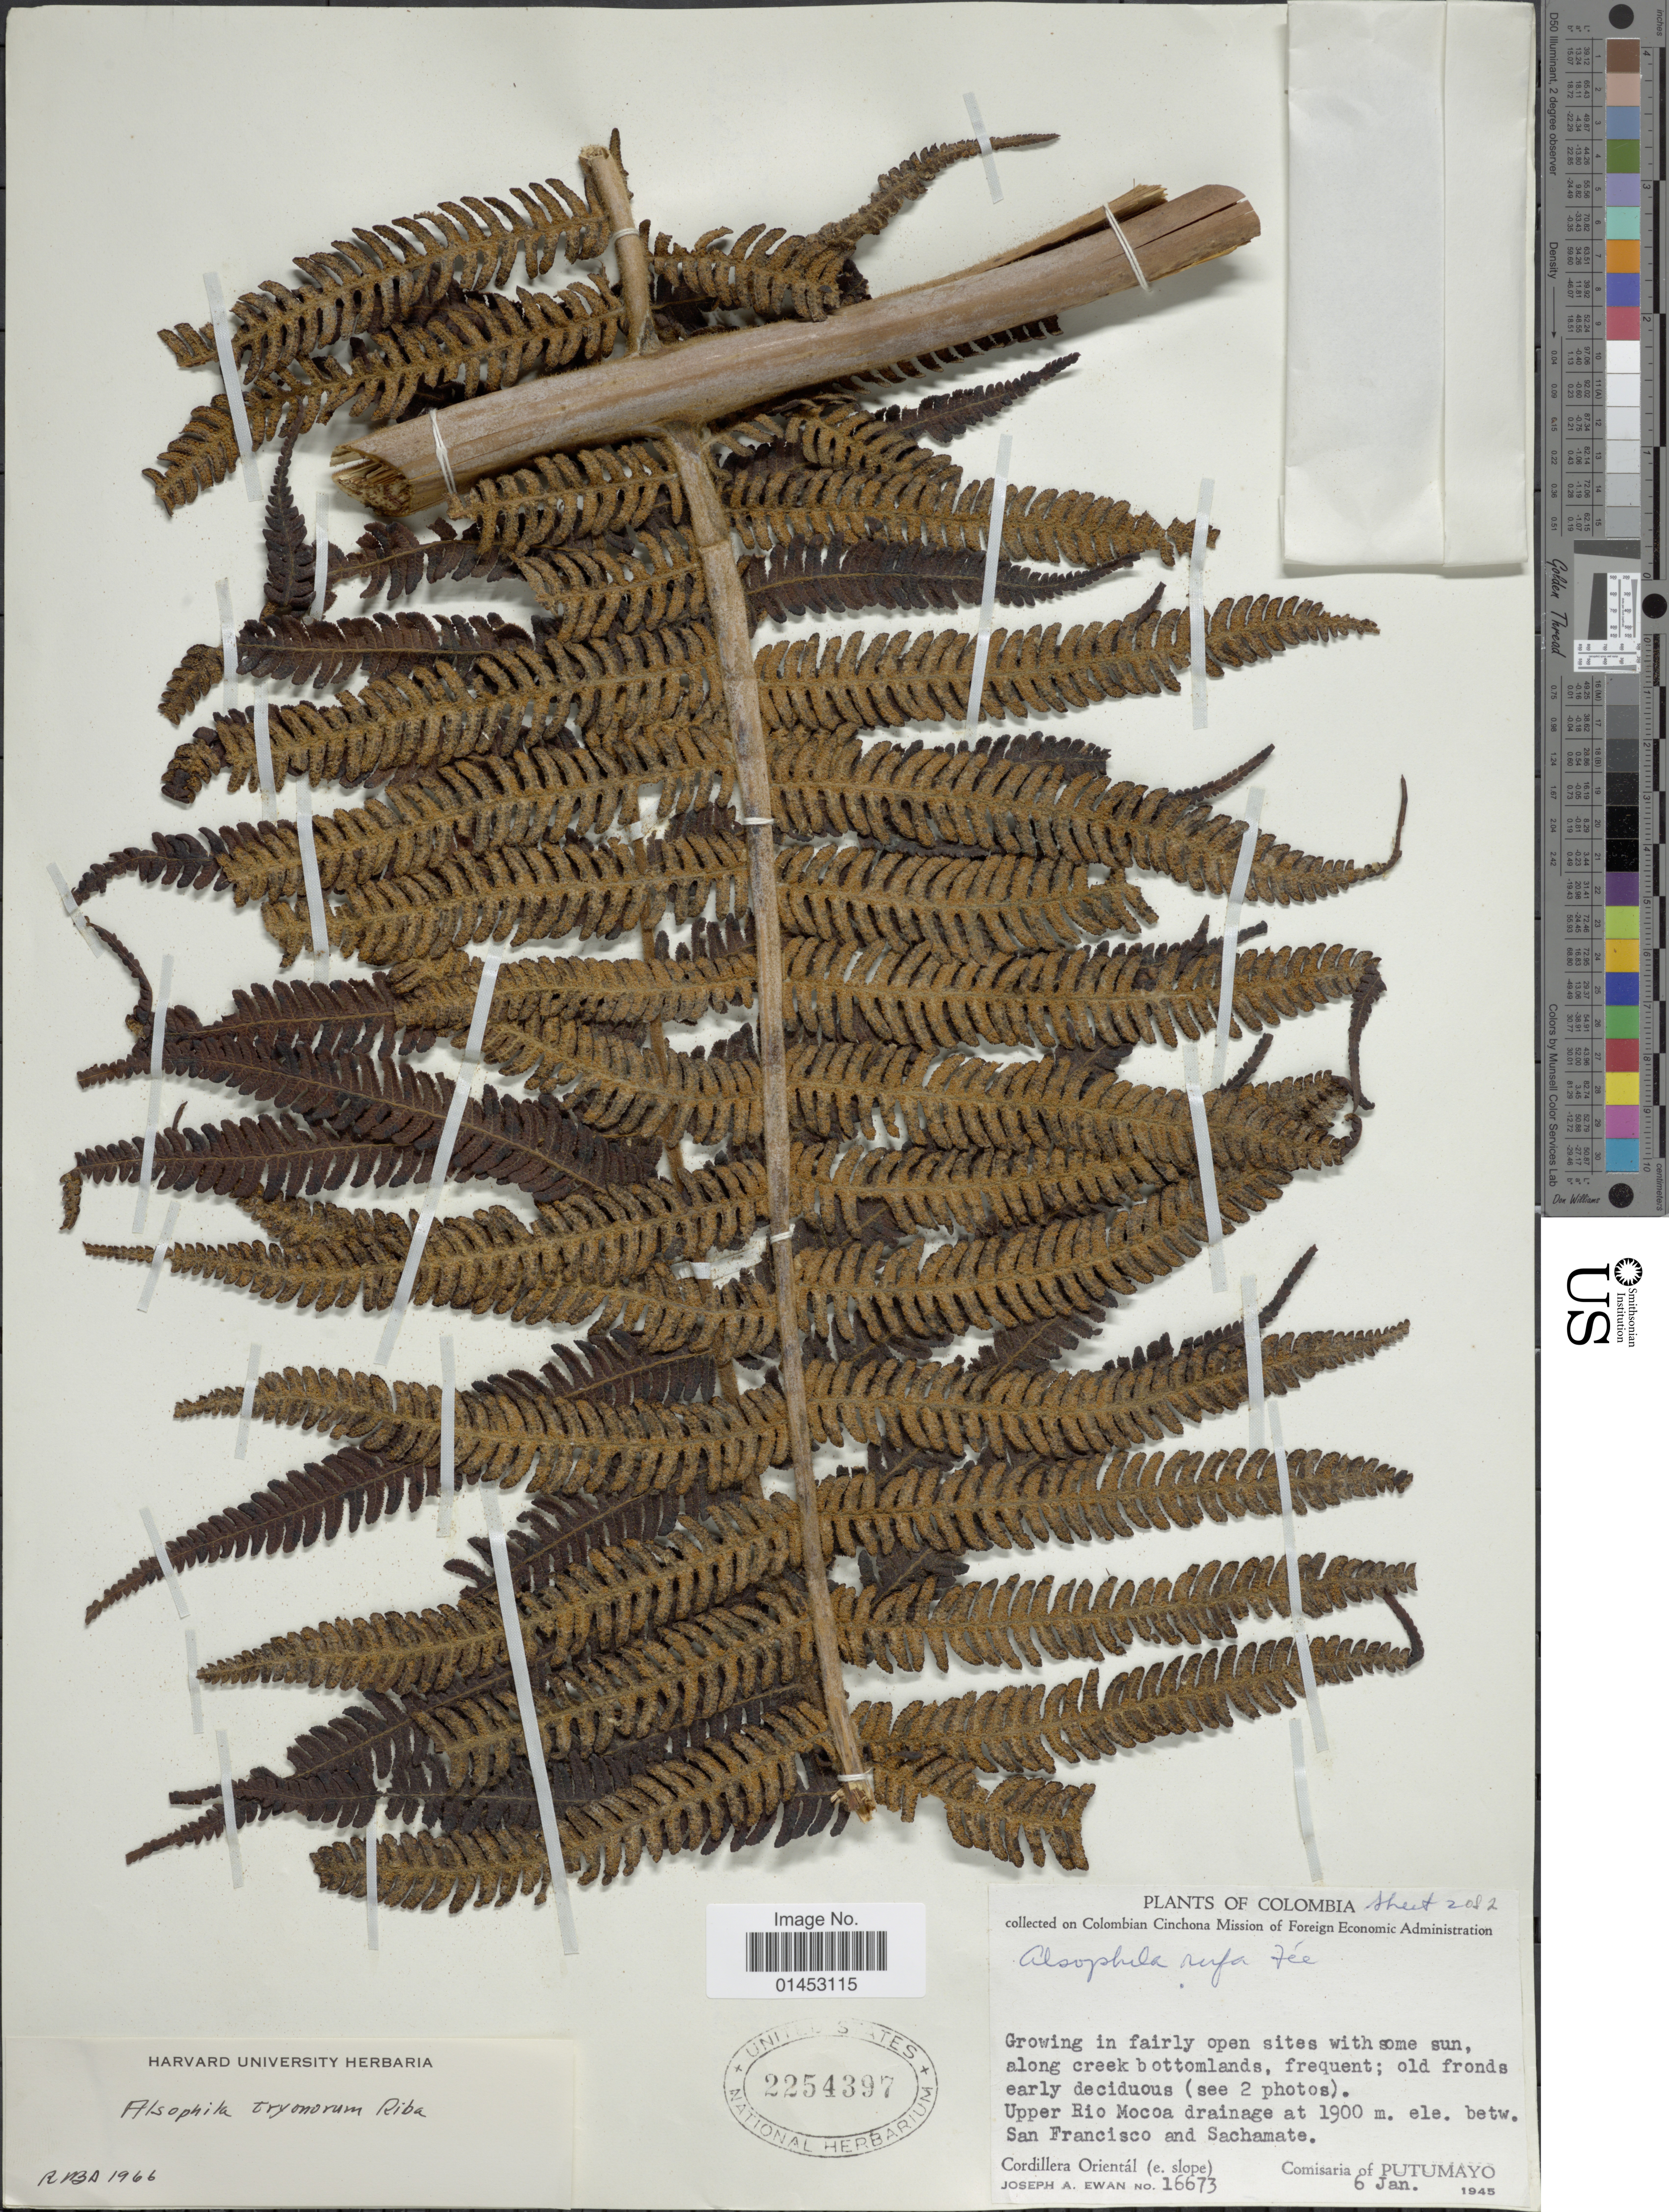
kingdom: Plantae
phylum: Tracheophyta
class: Polypodiopsida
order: Cyatheales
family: Cyatheaceae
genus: Cyathea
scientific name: Cyathea tryonorum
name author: (Riba) Lellinger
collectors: J. A. Ewan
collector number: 16673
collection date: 1945-01-06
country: Colombia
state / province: Putumayo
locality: Upper Rio Mocoa drainage, San Francisco and Sahcamate, Cordillera Oriental(e. slope) Comisaria of Putumayo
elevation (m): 1900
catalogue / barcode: US 2254397